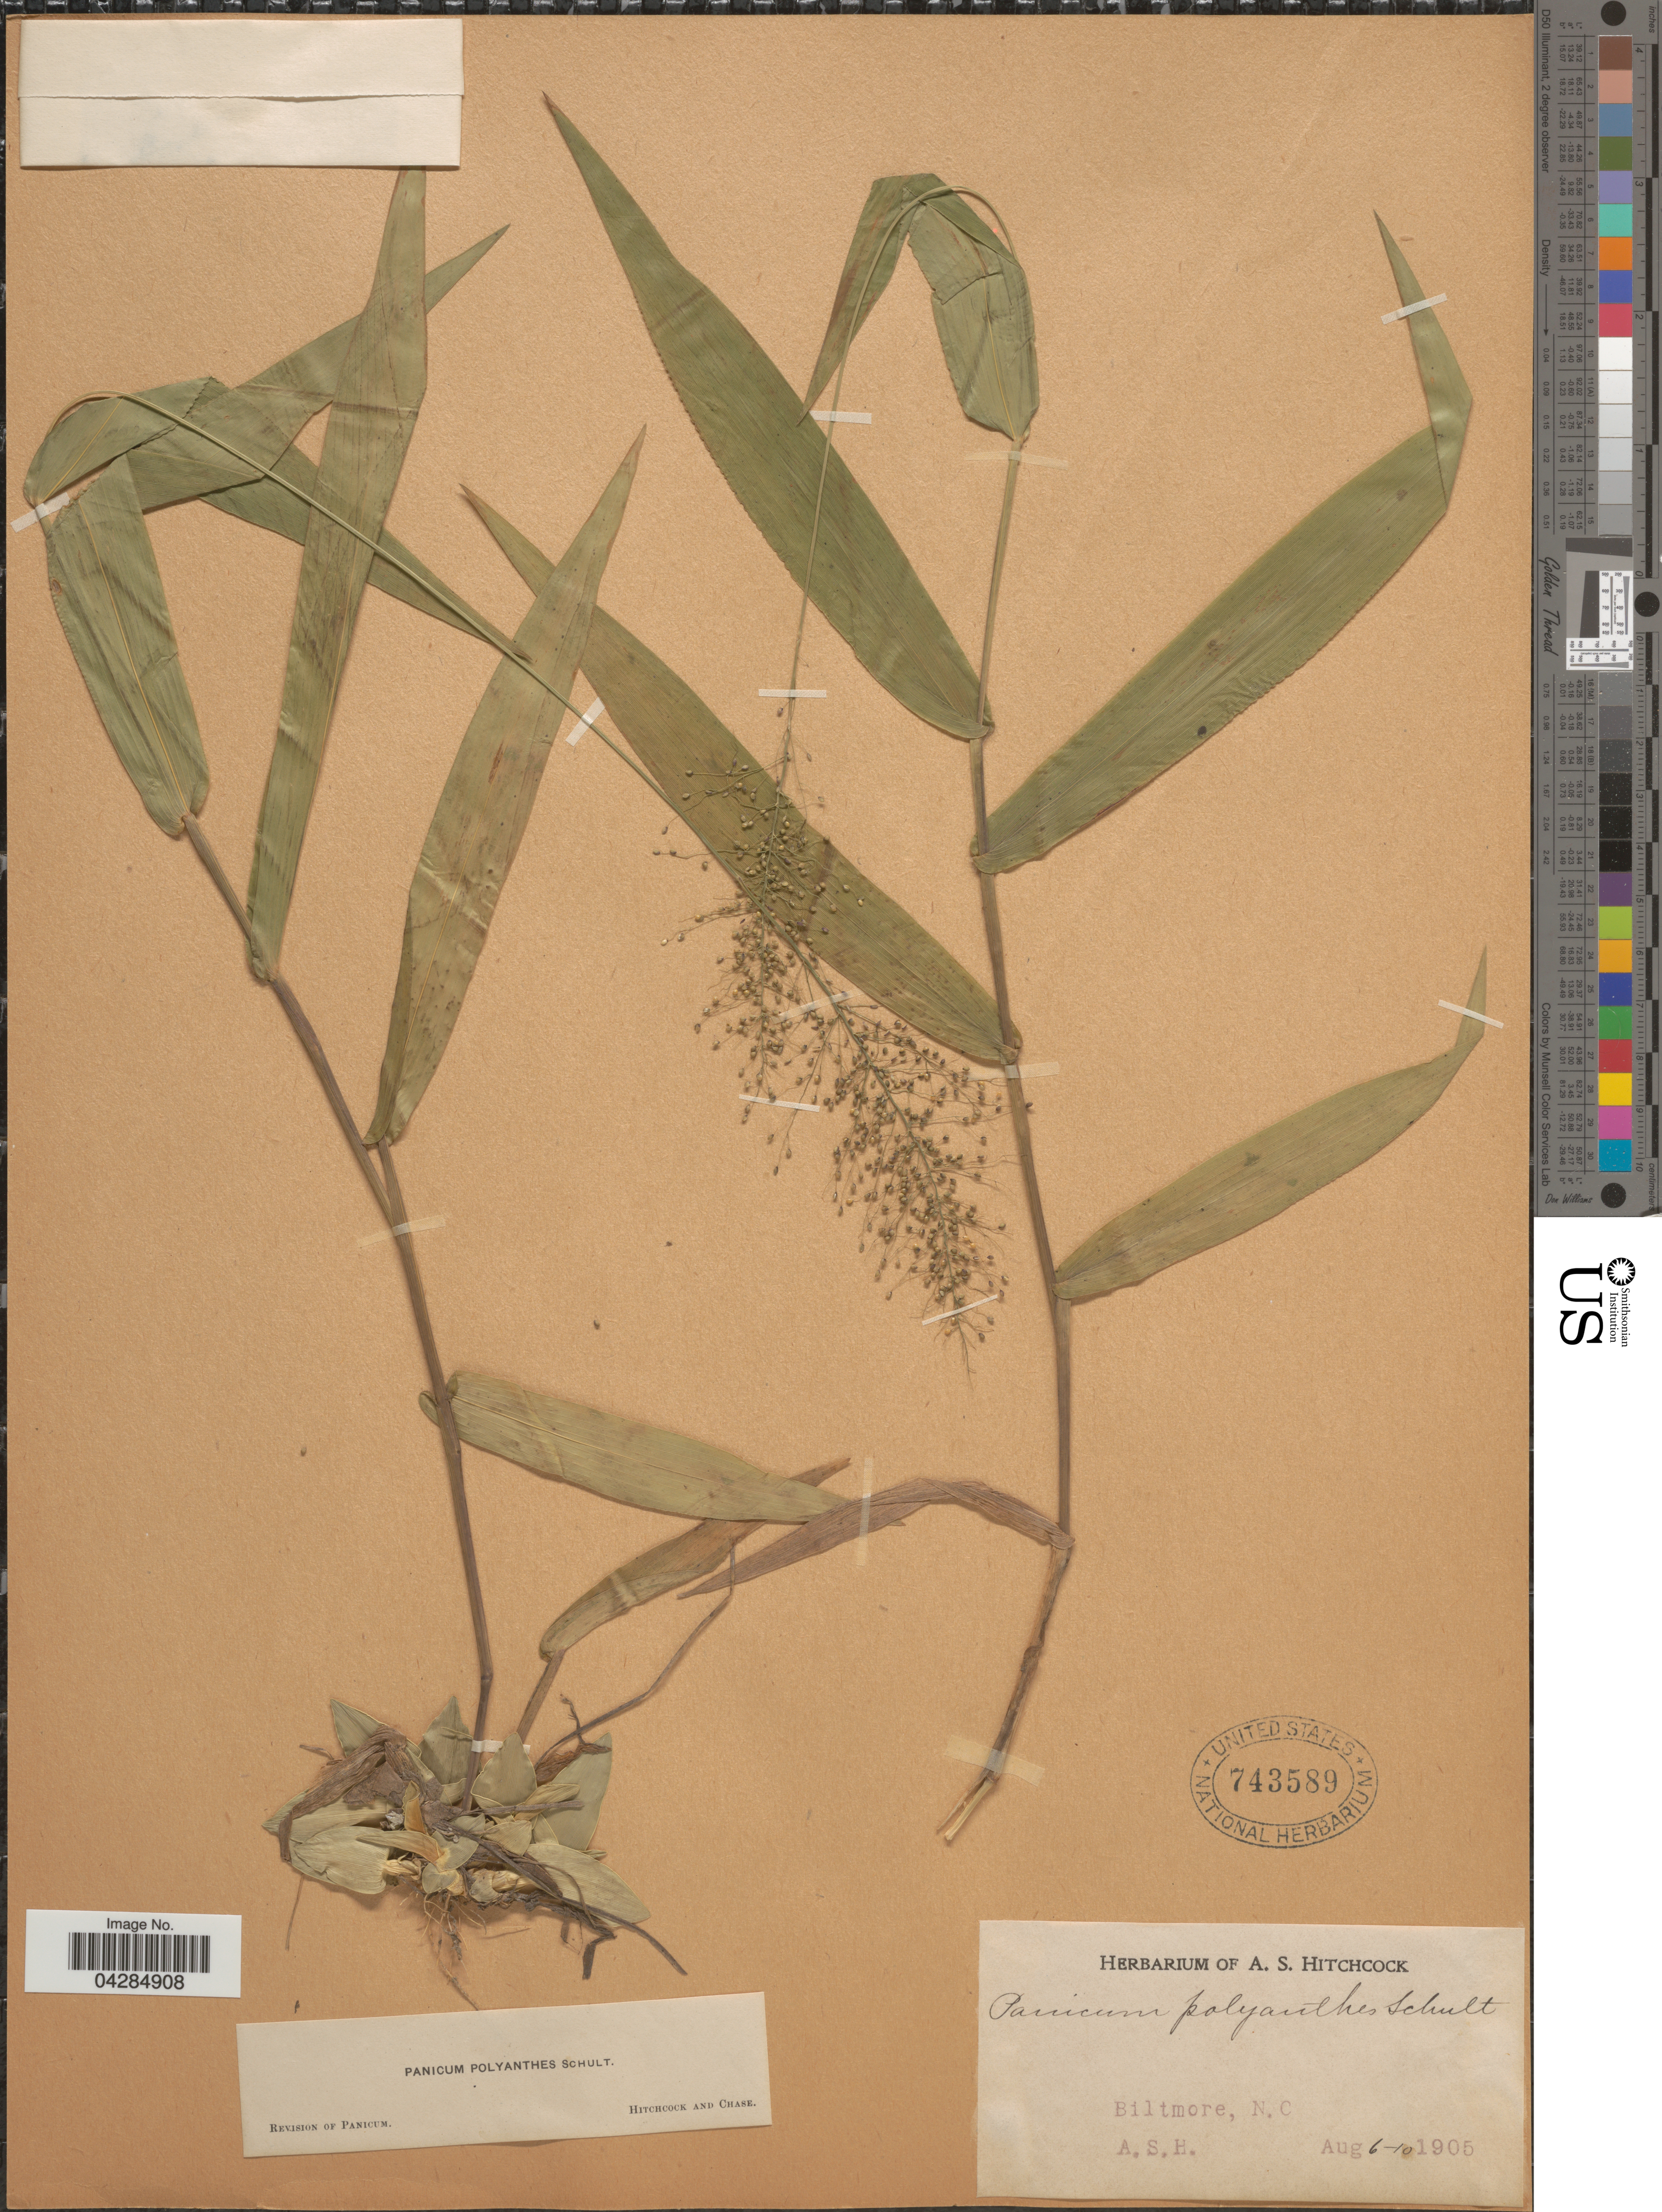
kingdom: Plantae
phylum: Tracheophyta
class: Liliopsida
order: Poales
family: Poaceae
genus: Dichanthelium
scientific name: Dichanthelium polyanthes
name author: (Schult.) Mohlenbr.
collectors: A. S. Hitchcock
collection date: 1905-08-06/1905-08-10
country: United States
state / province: North Carolina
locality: Biltmore.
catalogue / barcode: US 743589